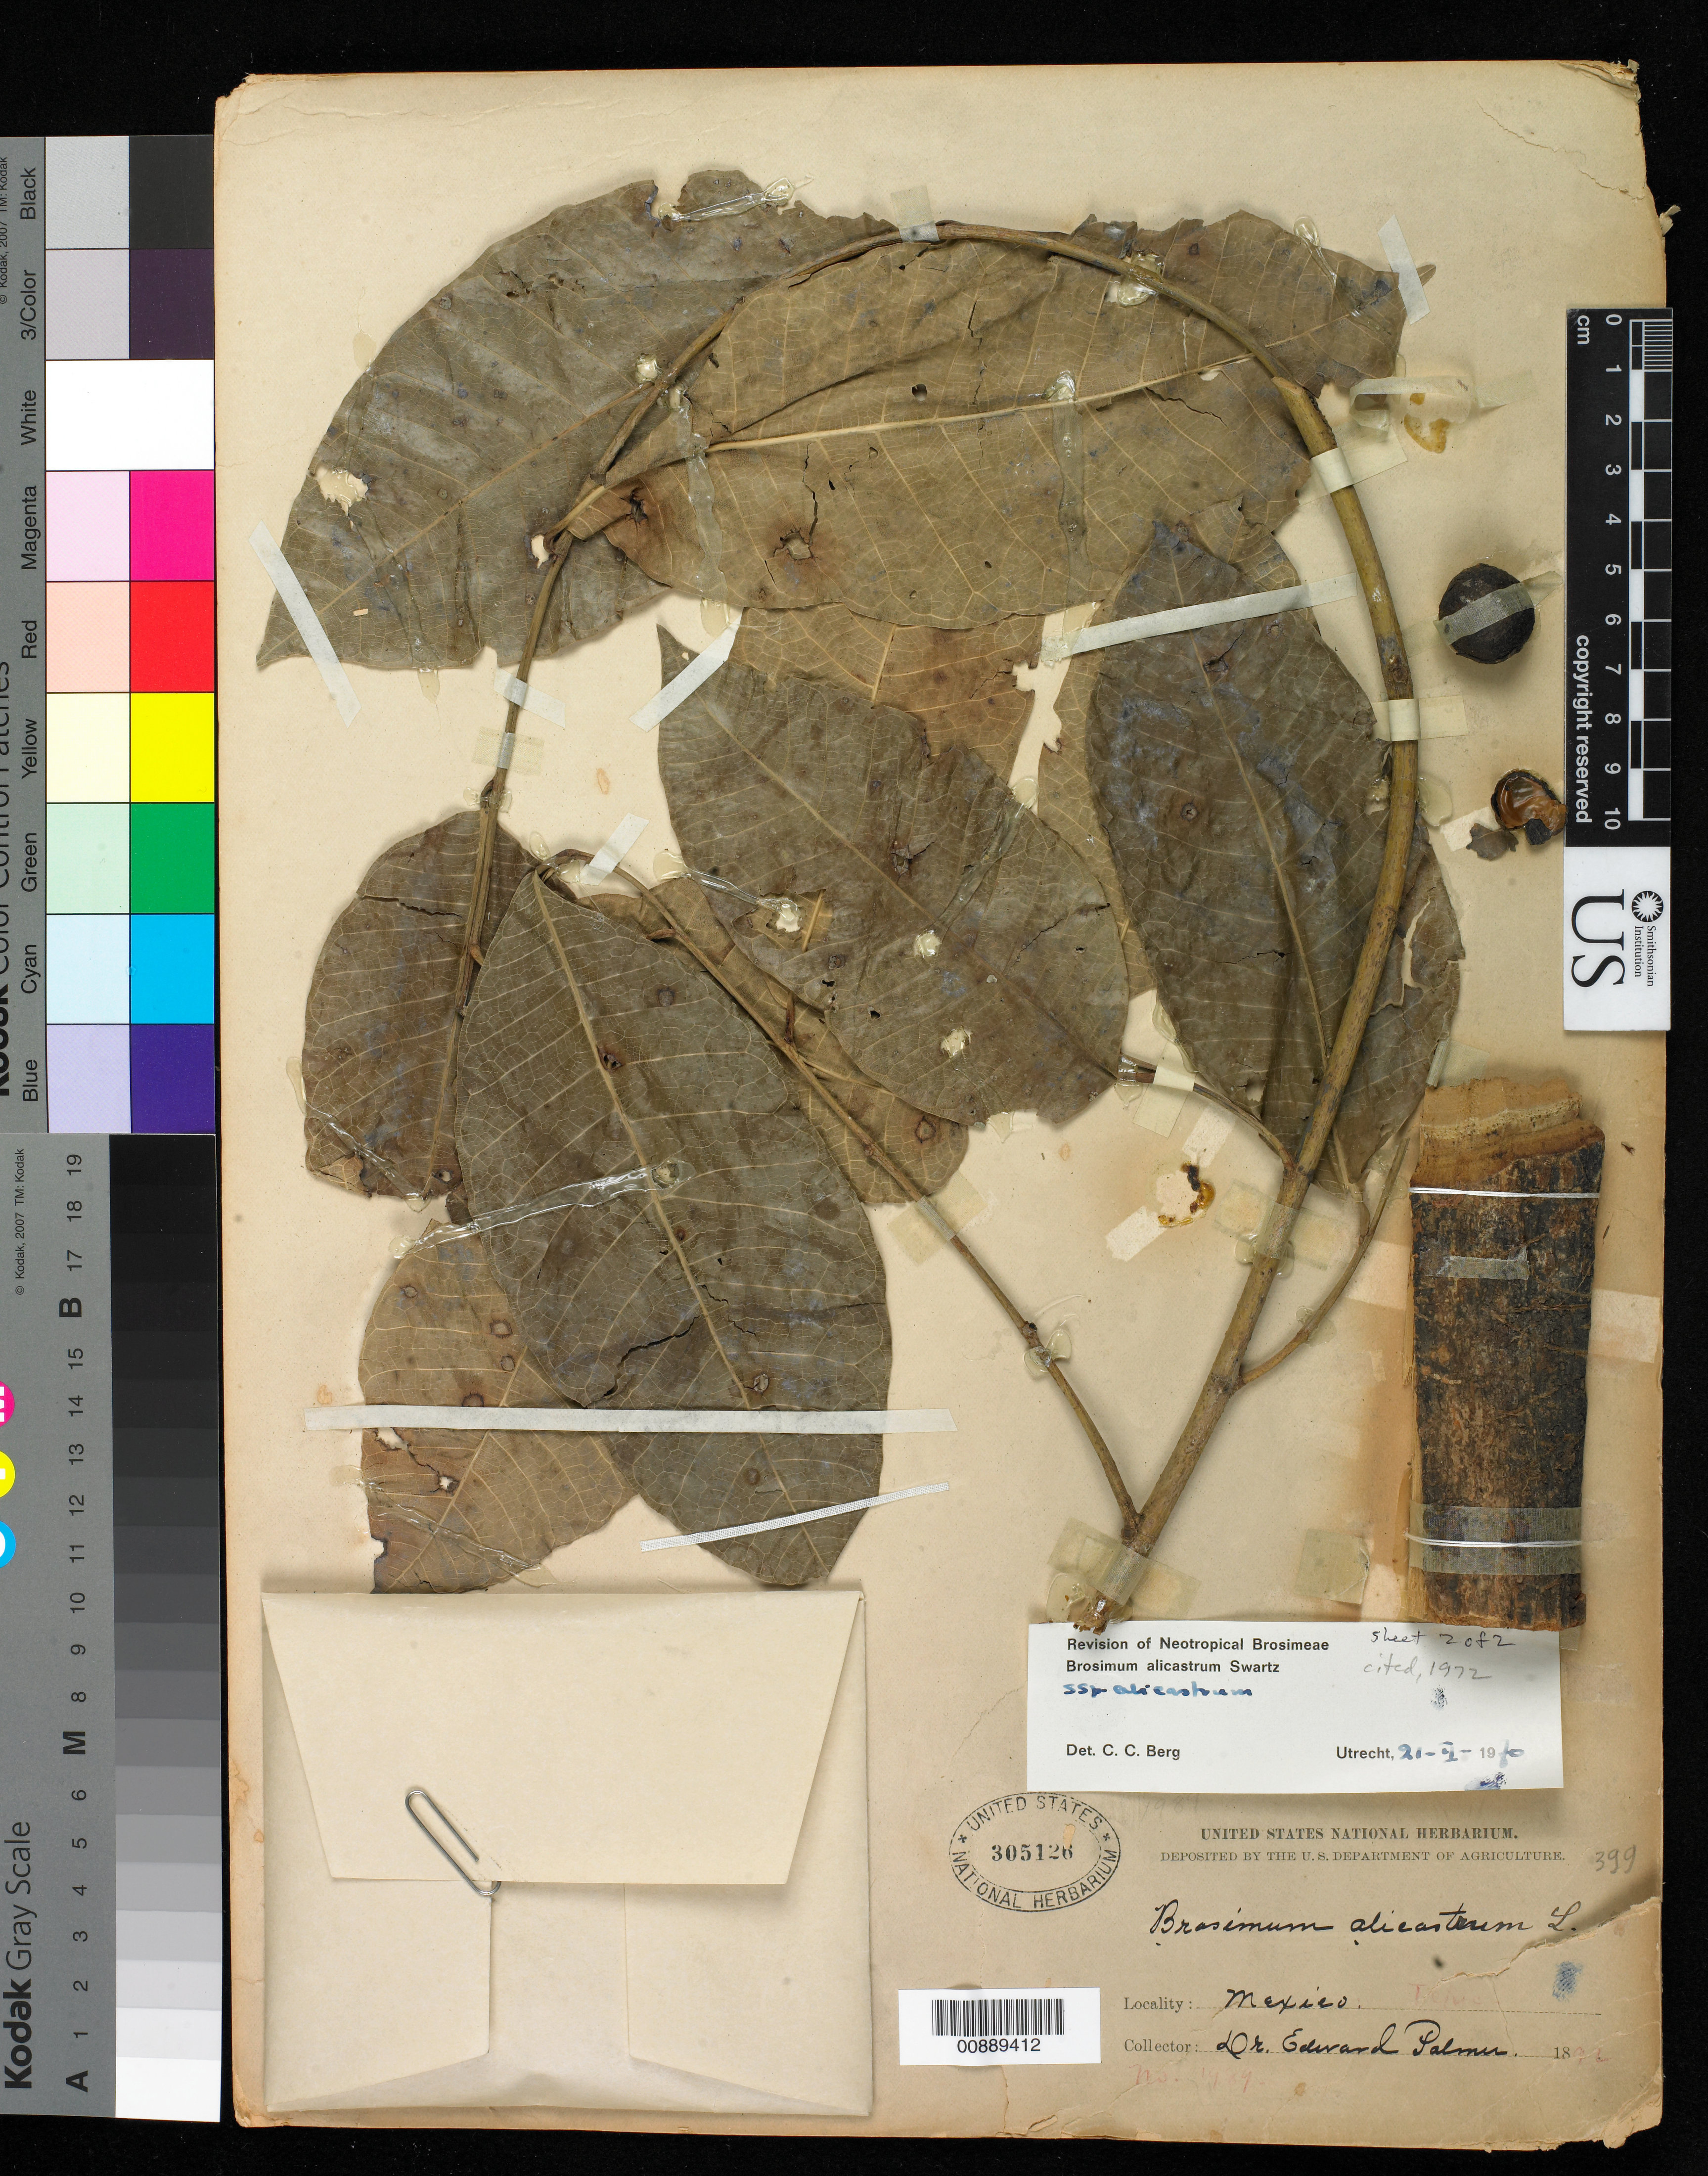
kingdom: Plantae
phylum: Tracheophyta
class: Magnoliopsida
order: Rosales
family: Moraceae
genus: Brosimum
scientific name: Brosimum alicastrum subsp. alicastrum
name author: Sw.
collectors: E. Palmer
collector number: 1989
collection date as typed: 1892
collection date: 1892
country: Mexico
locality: Mexico.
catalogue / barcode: US 305126